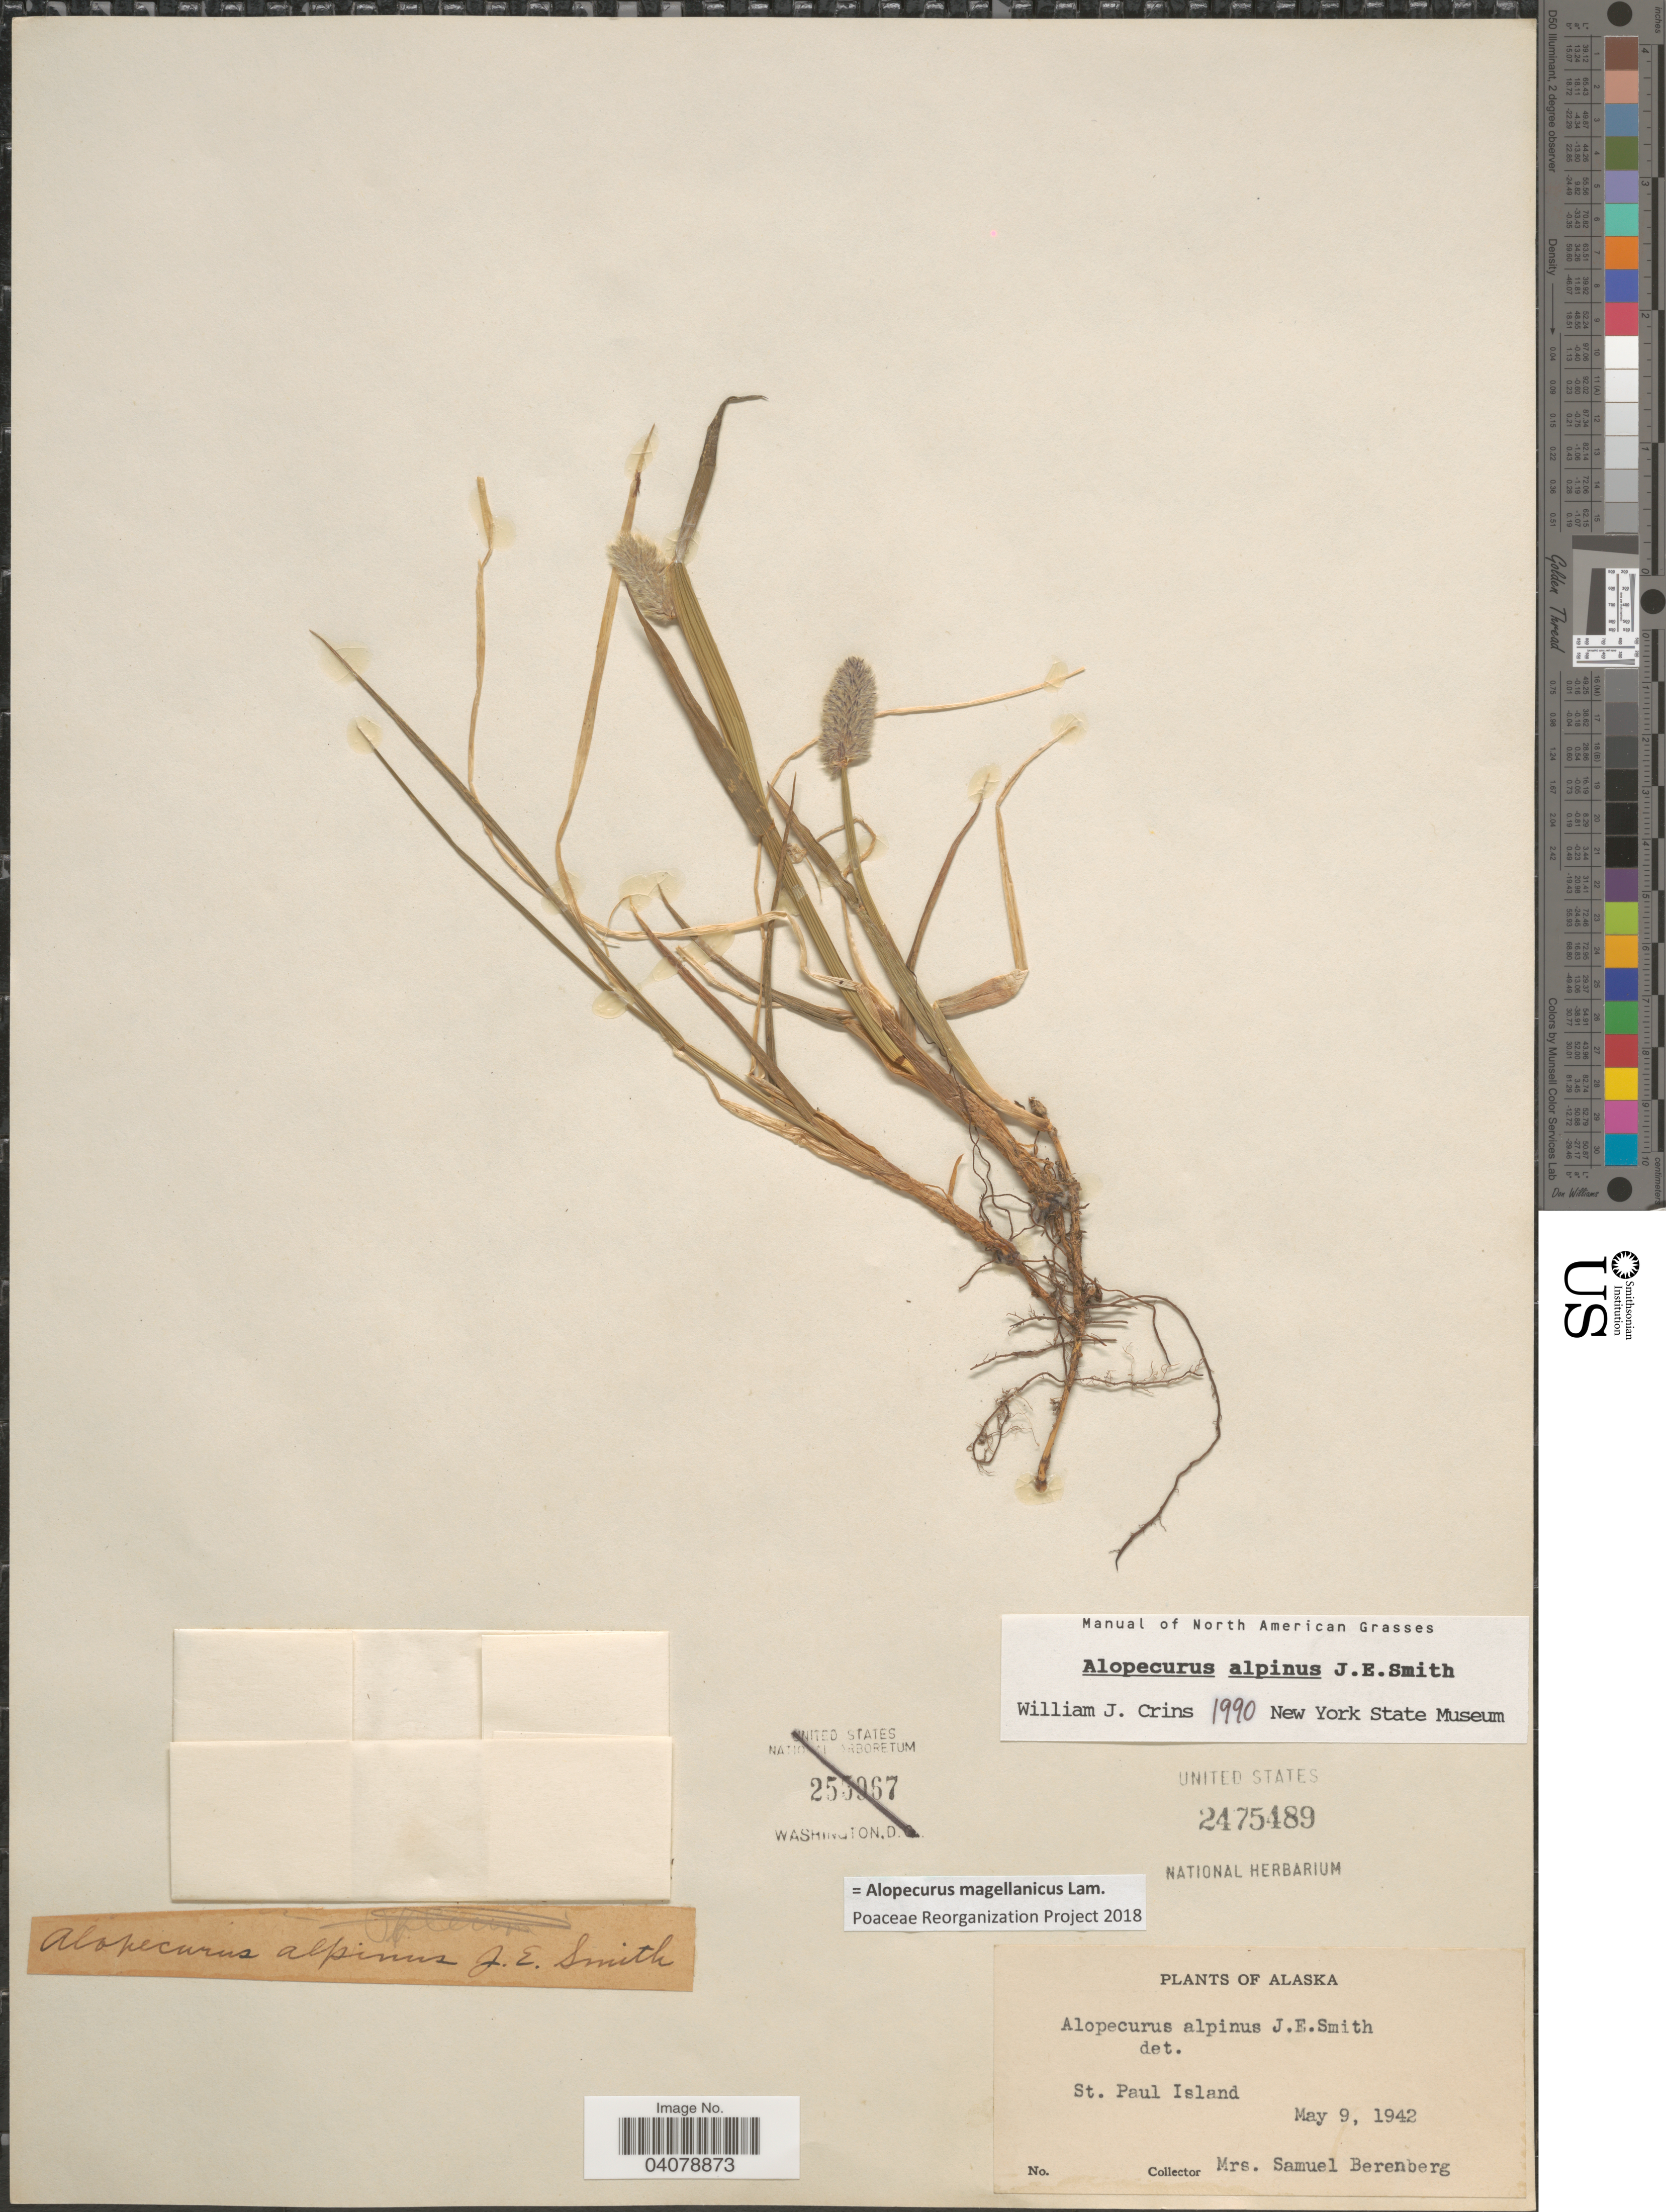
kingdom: Plantae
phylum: Tracheophyta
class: Liliopsida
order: Poales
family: Poaceae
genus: Alopecurus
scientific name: Alopecurus magellanicus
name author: Lam.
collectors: S. Berenberg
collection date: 1942-05-09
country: United States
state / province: Alaska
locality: St. Paul Island.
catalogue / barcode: US 2475489